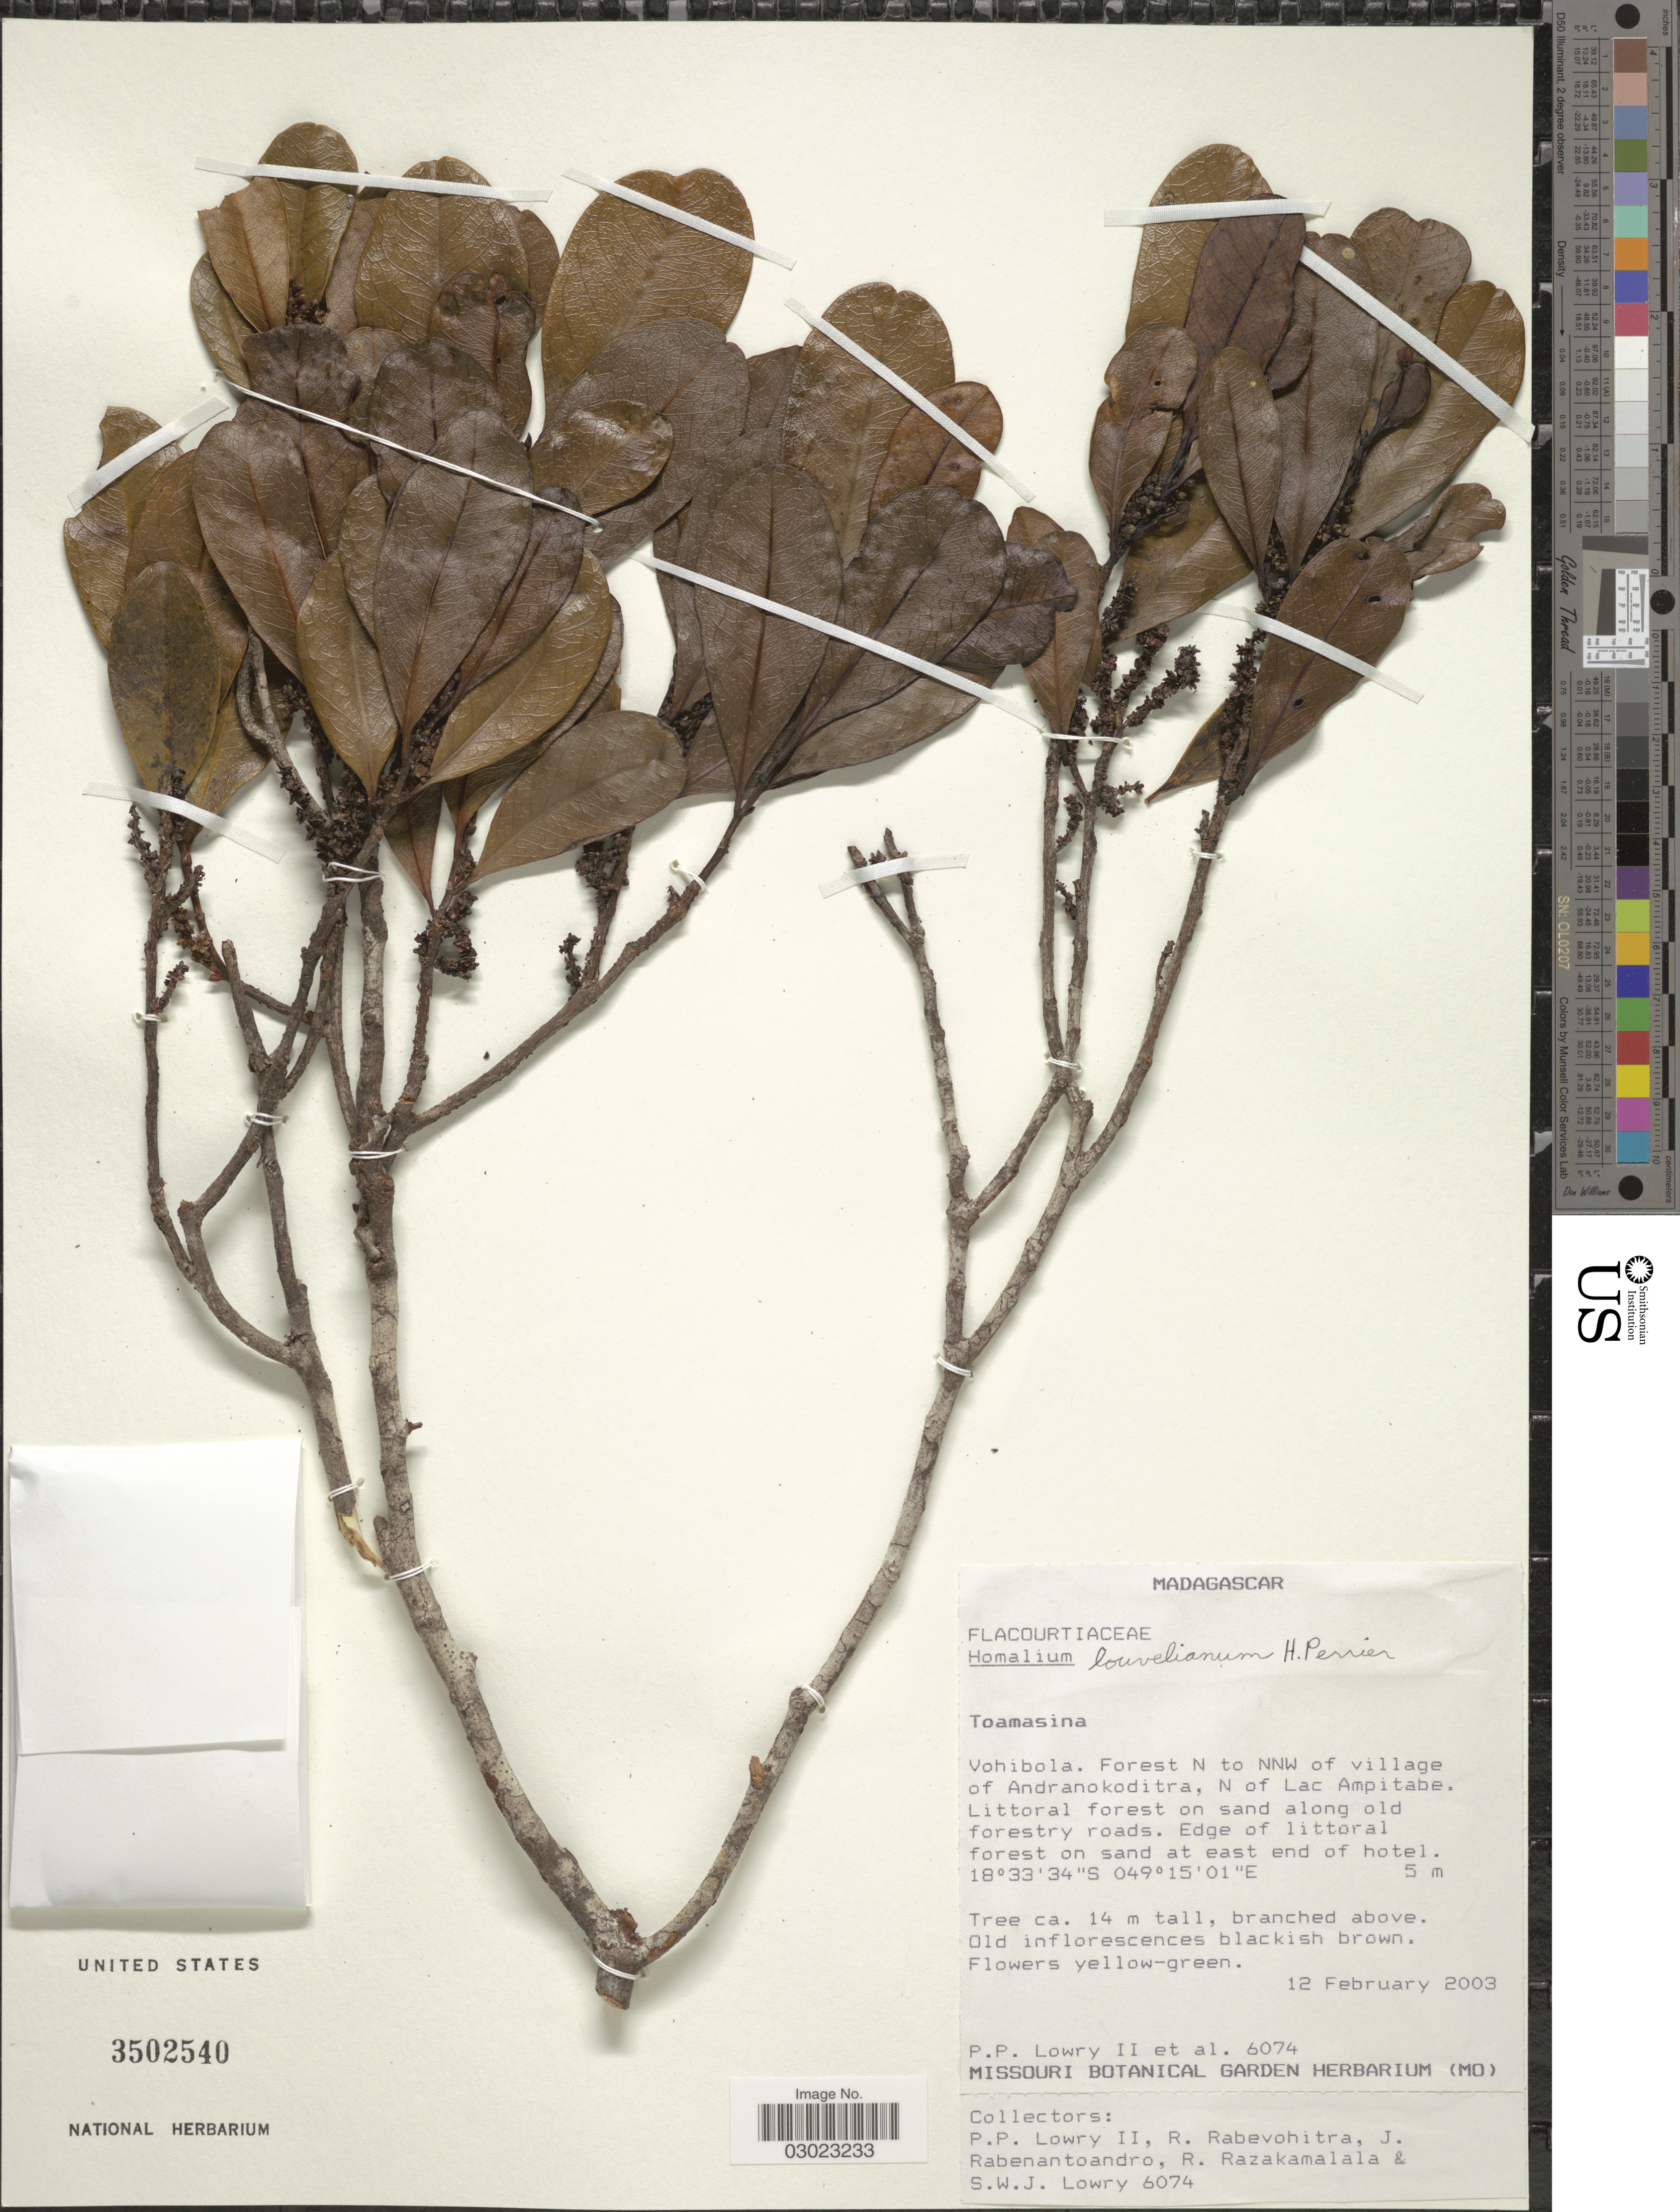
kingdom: Plantae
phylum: Tracheophyta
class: Magnoliopsida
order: Malpighiales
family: Salicaceae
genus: Homalium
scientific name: Homalium louvelianum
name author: H. Perrier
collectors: P. P. Lowry, R. Rabevohitra, J. Rabenantoandro, R. Razakamalala & S. Lowry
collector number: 6074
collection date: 2003-02-12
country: Madagascar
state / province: Analanjirofo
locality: Vohibola. Forest N to NNW of village of Andranokoditra, N of Lac Ampitabe. Littoral forest on sand along old forestry roads. Edge of littoral forest on sand at east end of hotel.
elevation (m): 5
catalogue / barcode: US 3502540